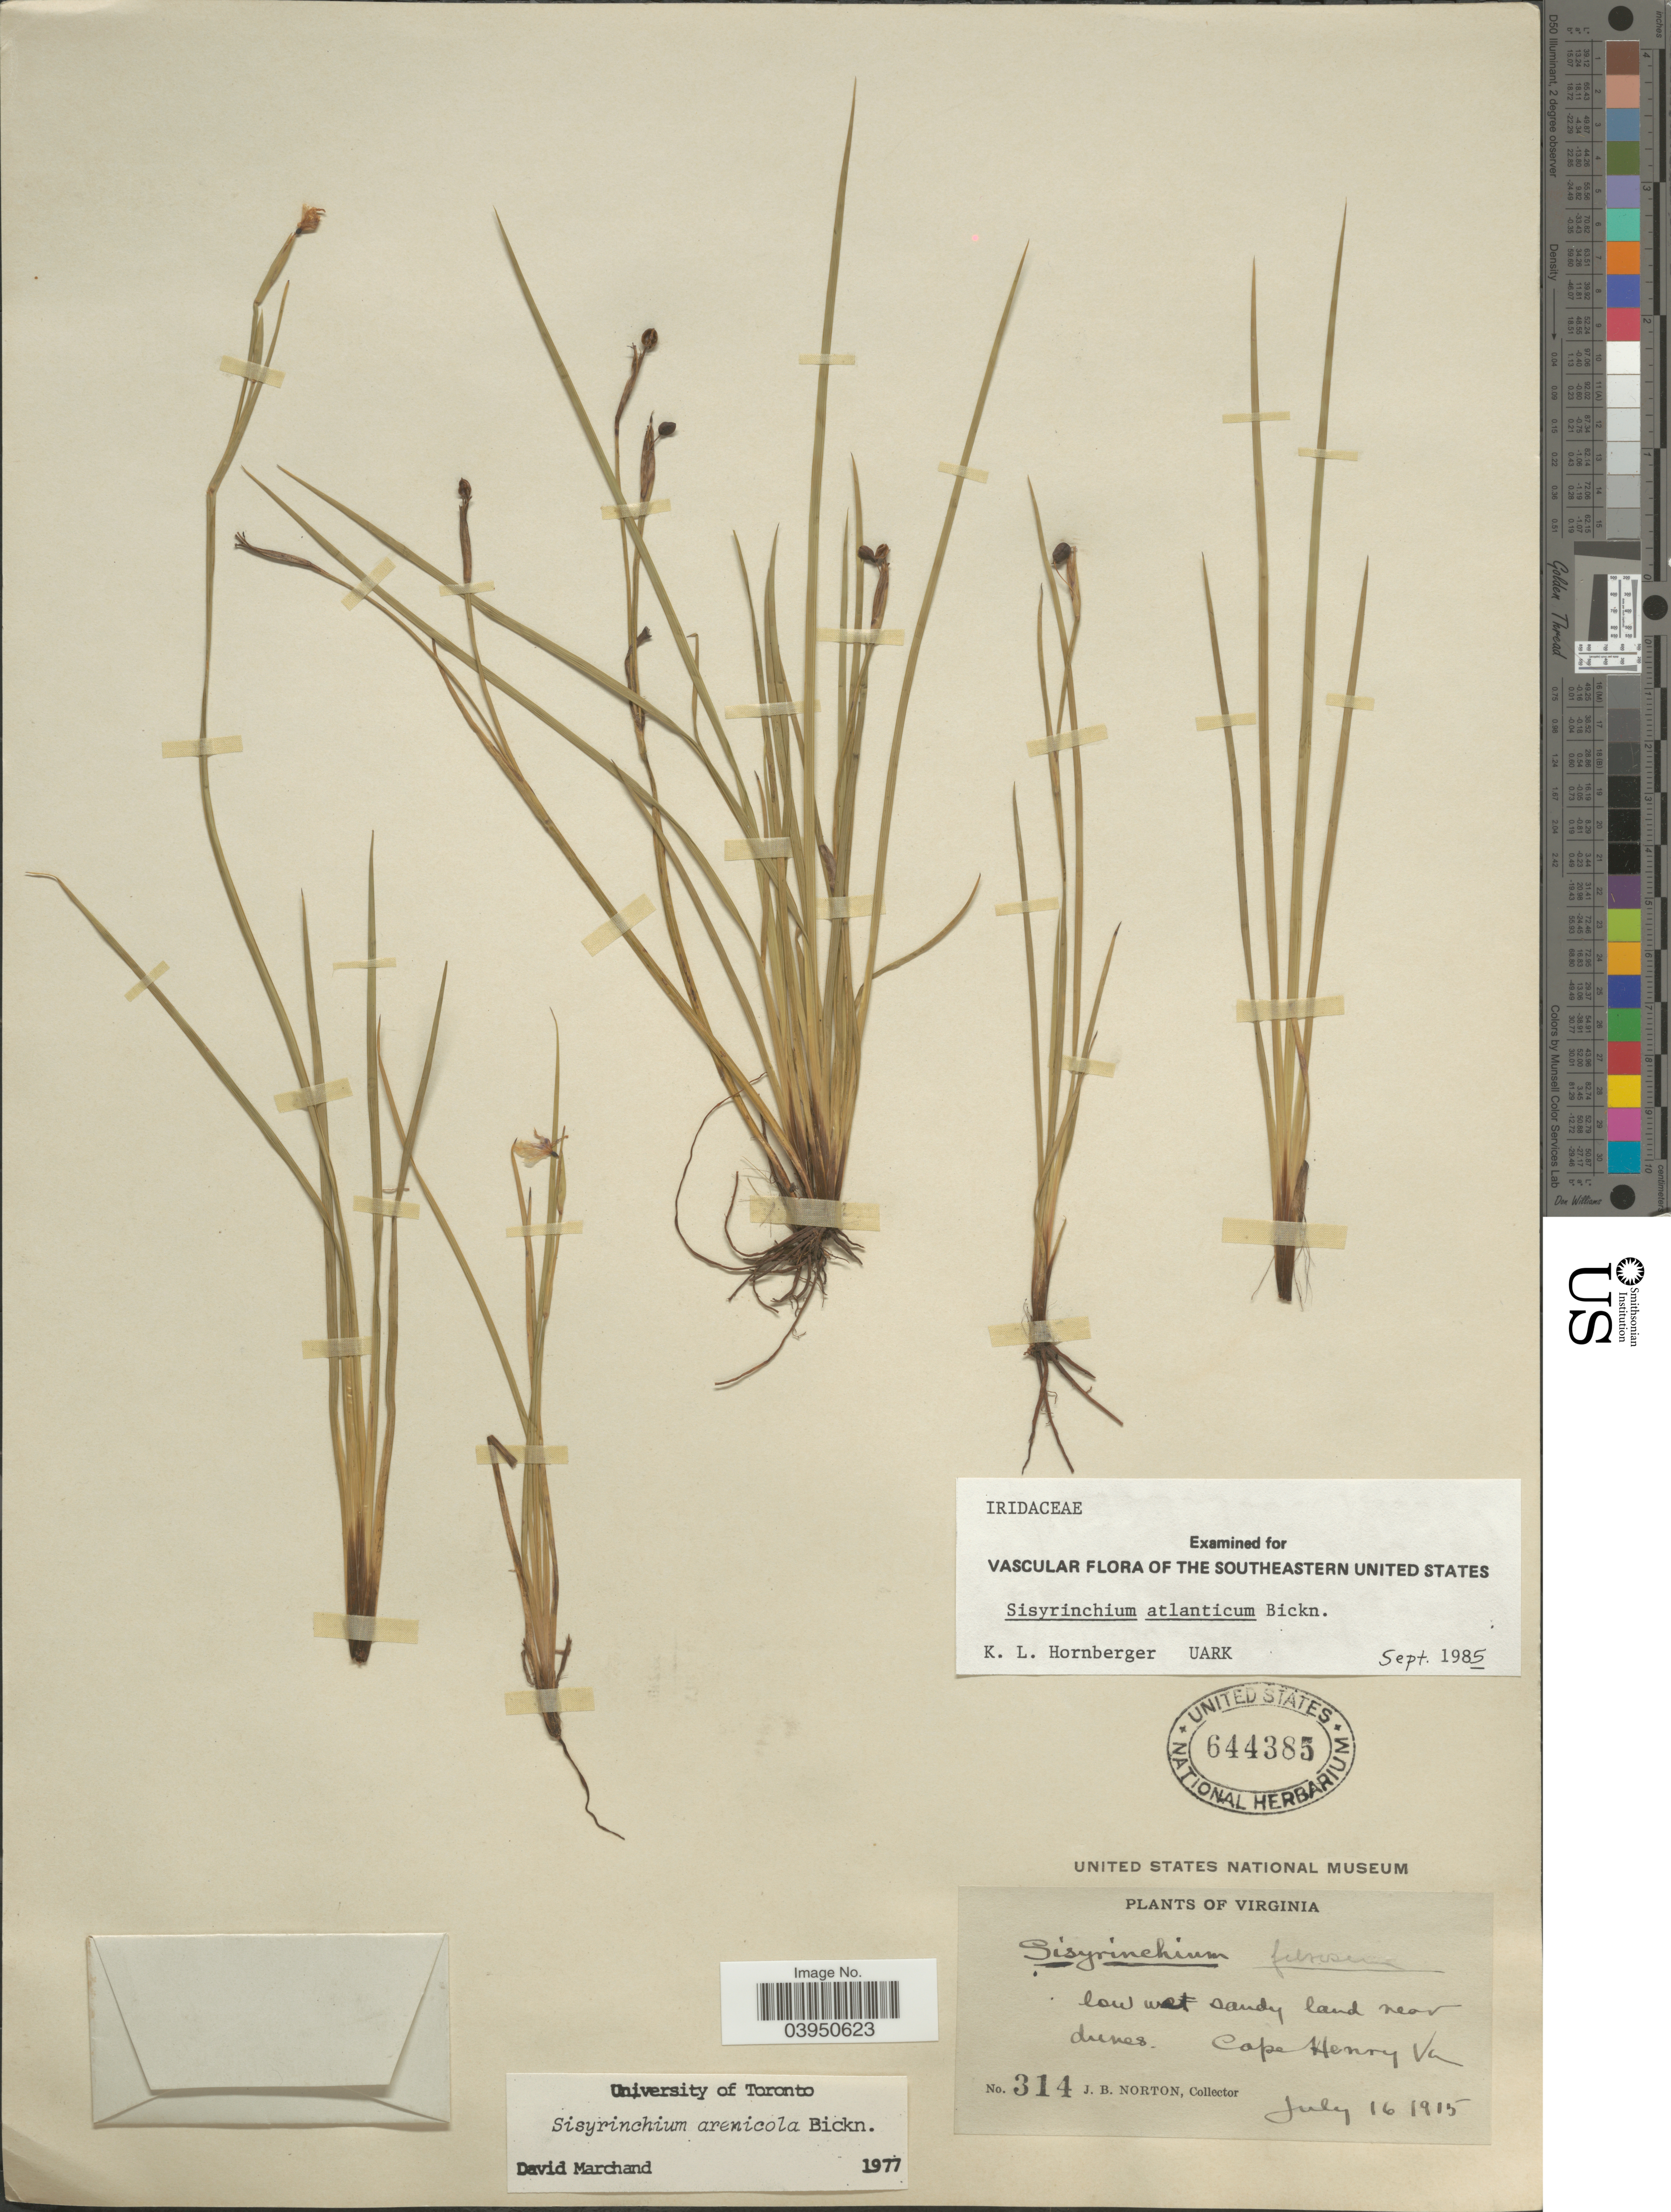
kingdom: Plantae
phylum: Tracheophyta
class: Liliopsida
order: Asparagales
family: Iridaceae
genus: Sisyrinchium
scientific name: Sisyrinchium atlanticum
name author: E.P. Bicknell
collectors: J. B. Norton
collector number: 314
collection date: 1915-07-16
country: United States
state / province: Virginia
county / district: City of Virginia Beach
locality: Cape Henry.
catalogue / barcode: US 644385